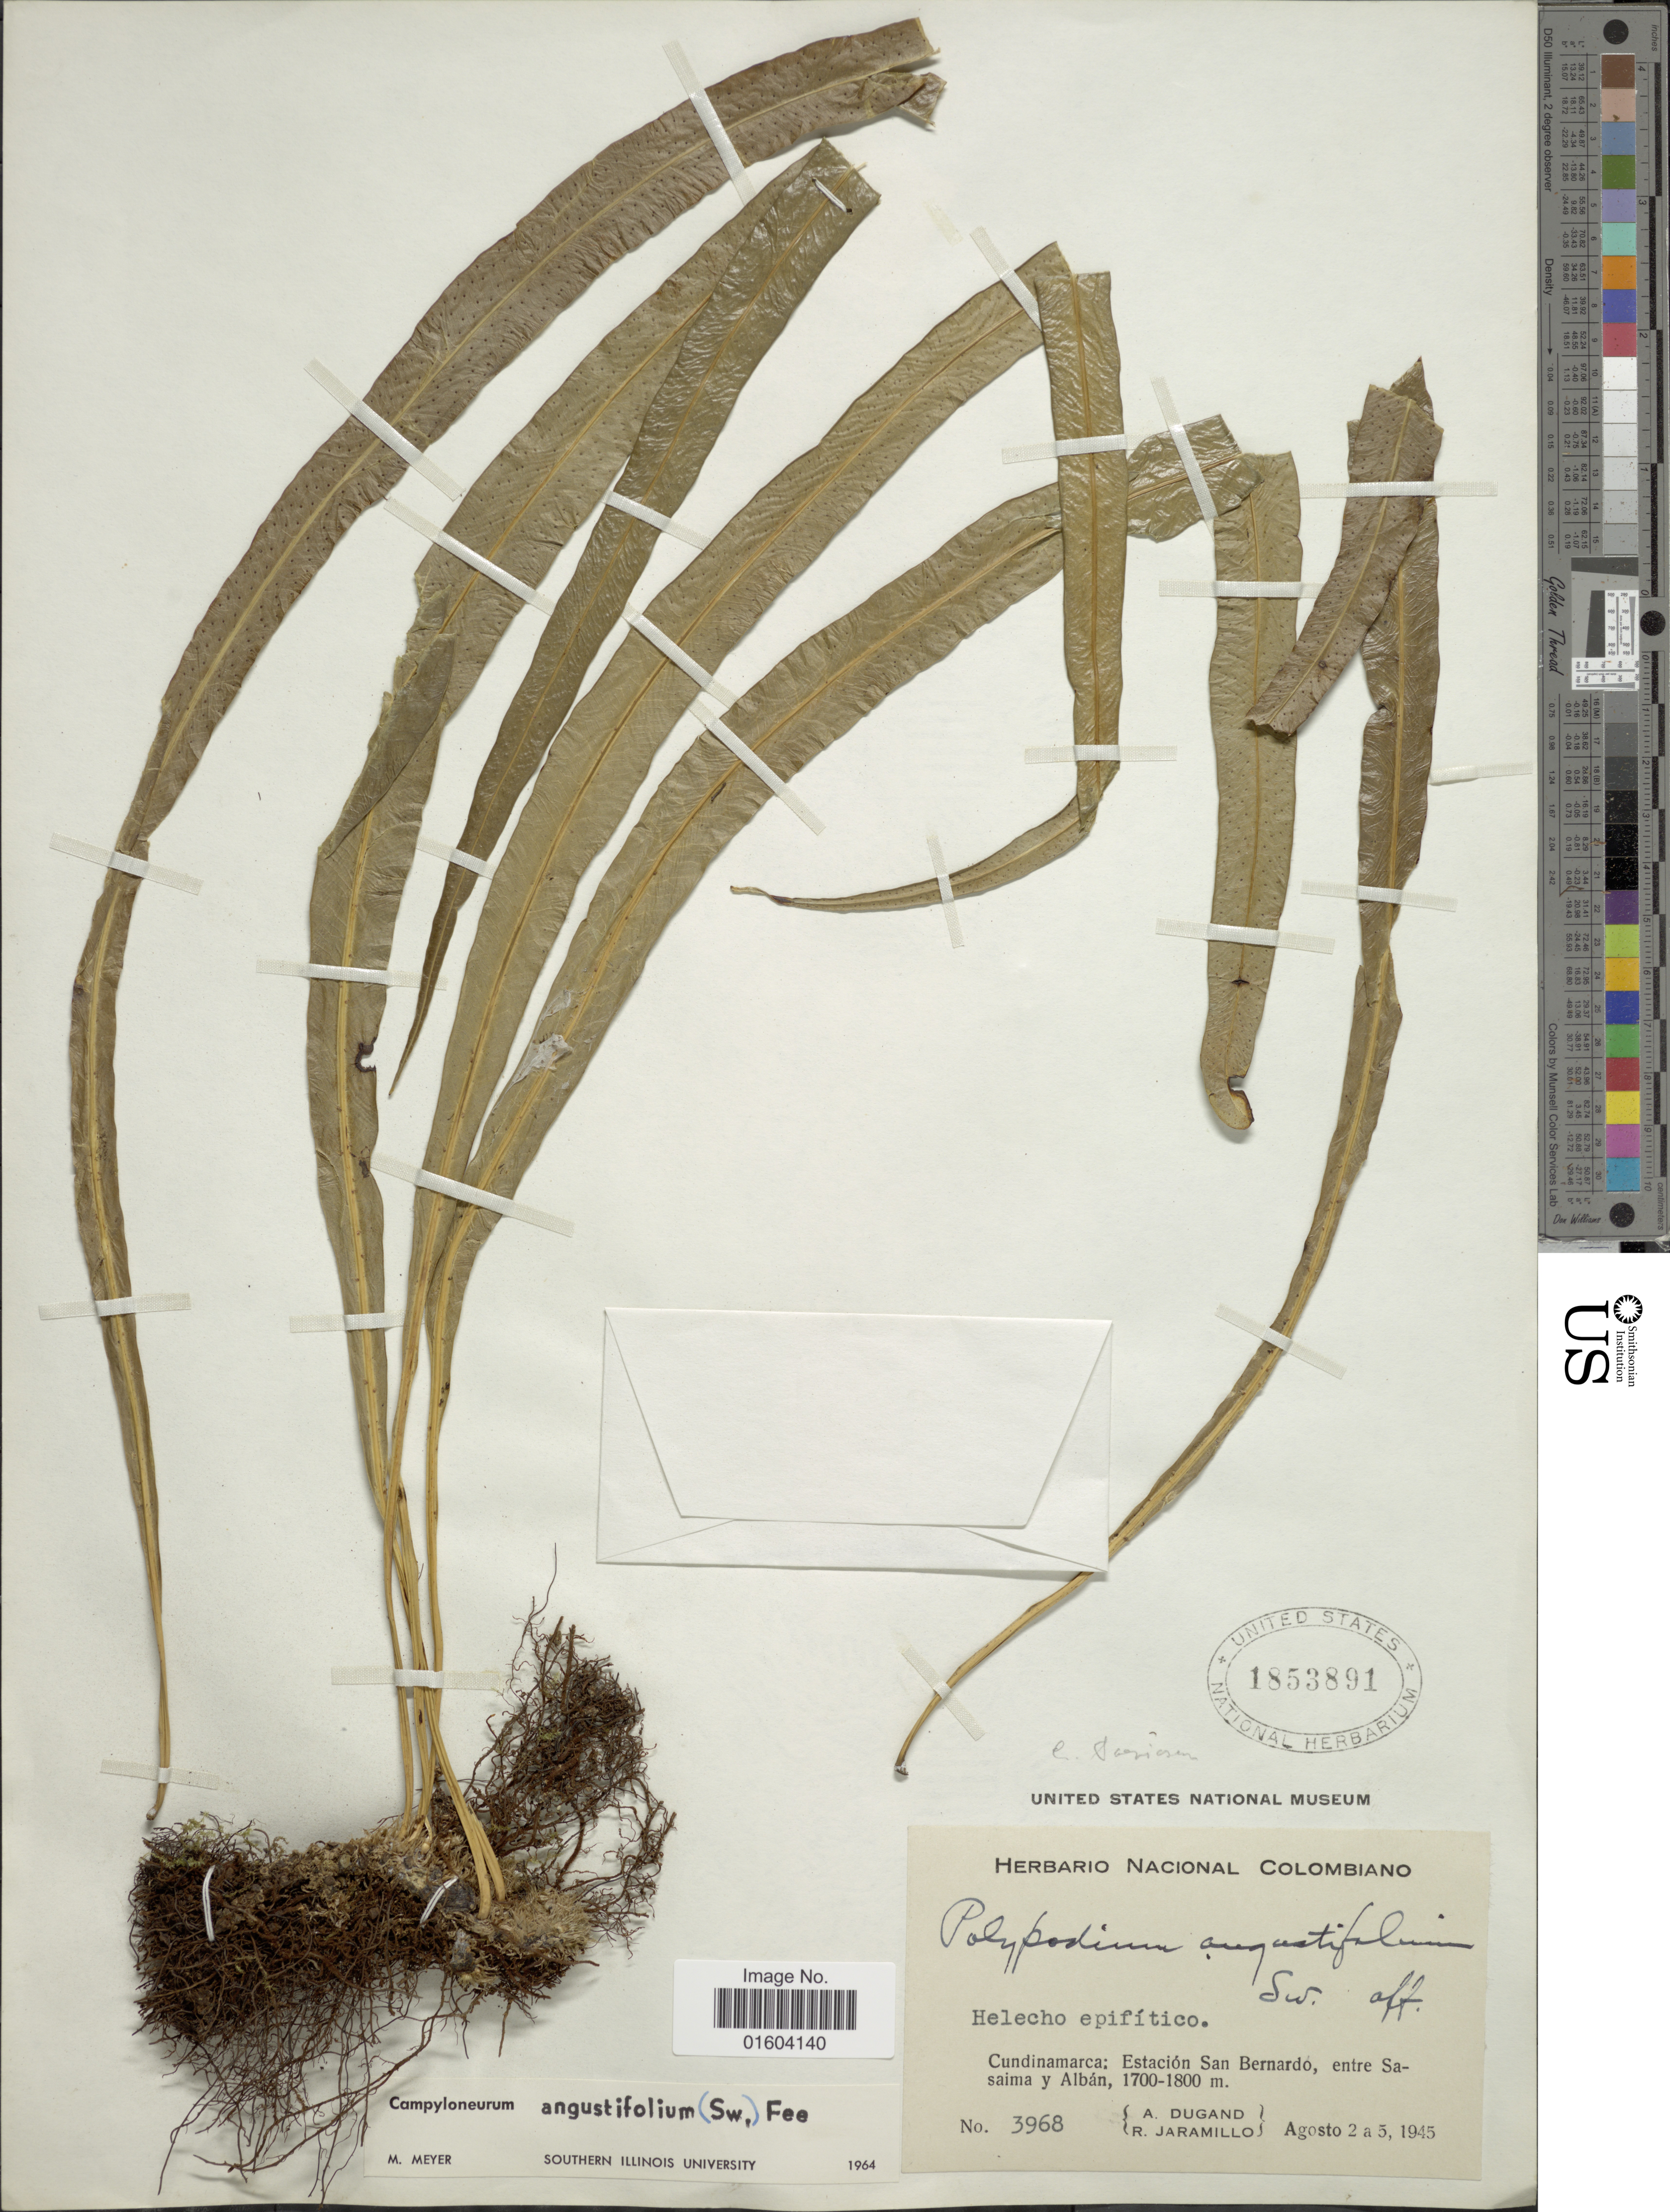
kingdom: Plantae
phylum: Tracheophyta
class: Polypodiopsida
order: Polypodiales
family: Polypodiaceae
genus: Campyloneurum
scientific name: Campyloneurum chlorolepis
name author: Alston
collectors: A. Dugand & A. Jaramillo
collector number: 3968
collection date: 1945-08-02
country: Colombia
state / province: Cundinamarca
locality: Cundinamarca: Estacion San Bernardo, entre Sasaima.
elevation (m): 1700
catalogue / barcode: US 1853891